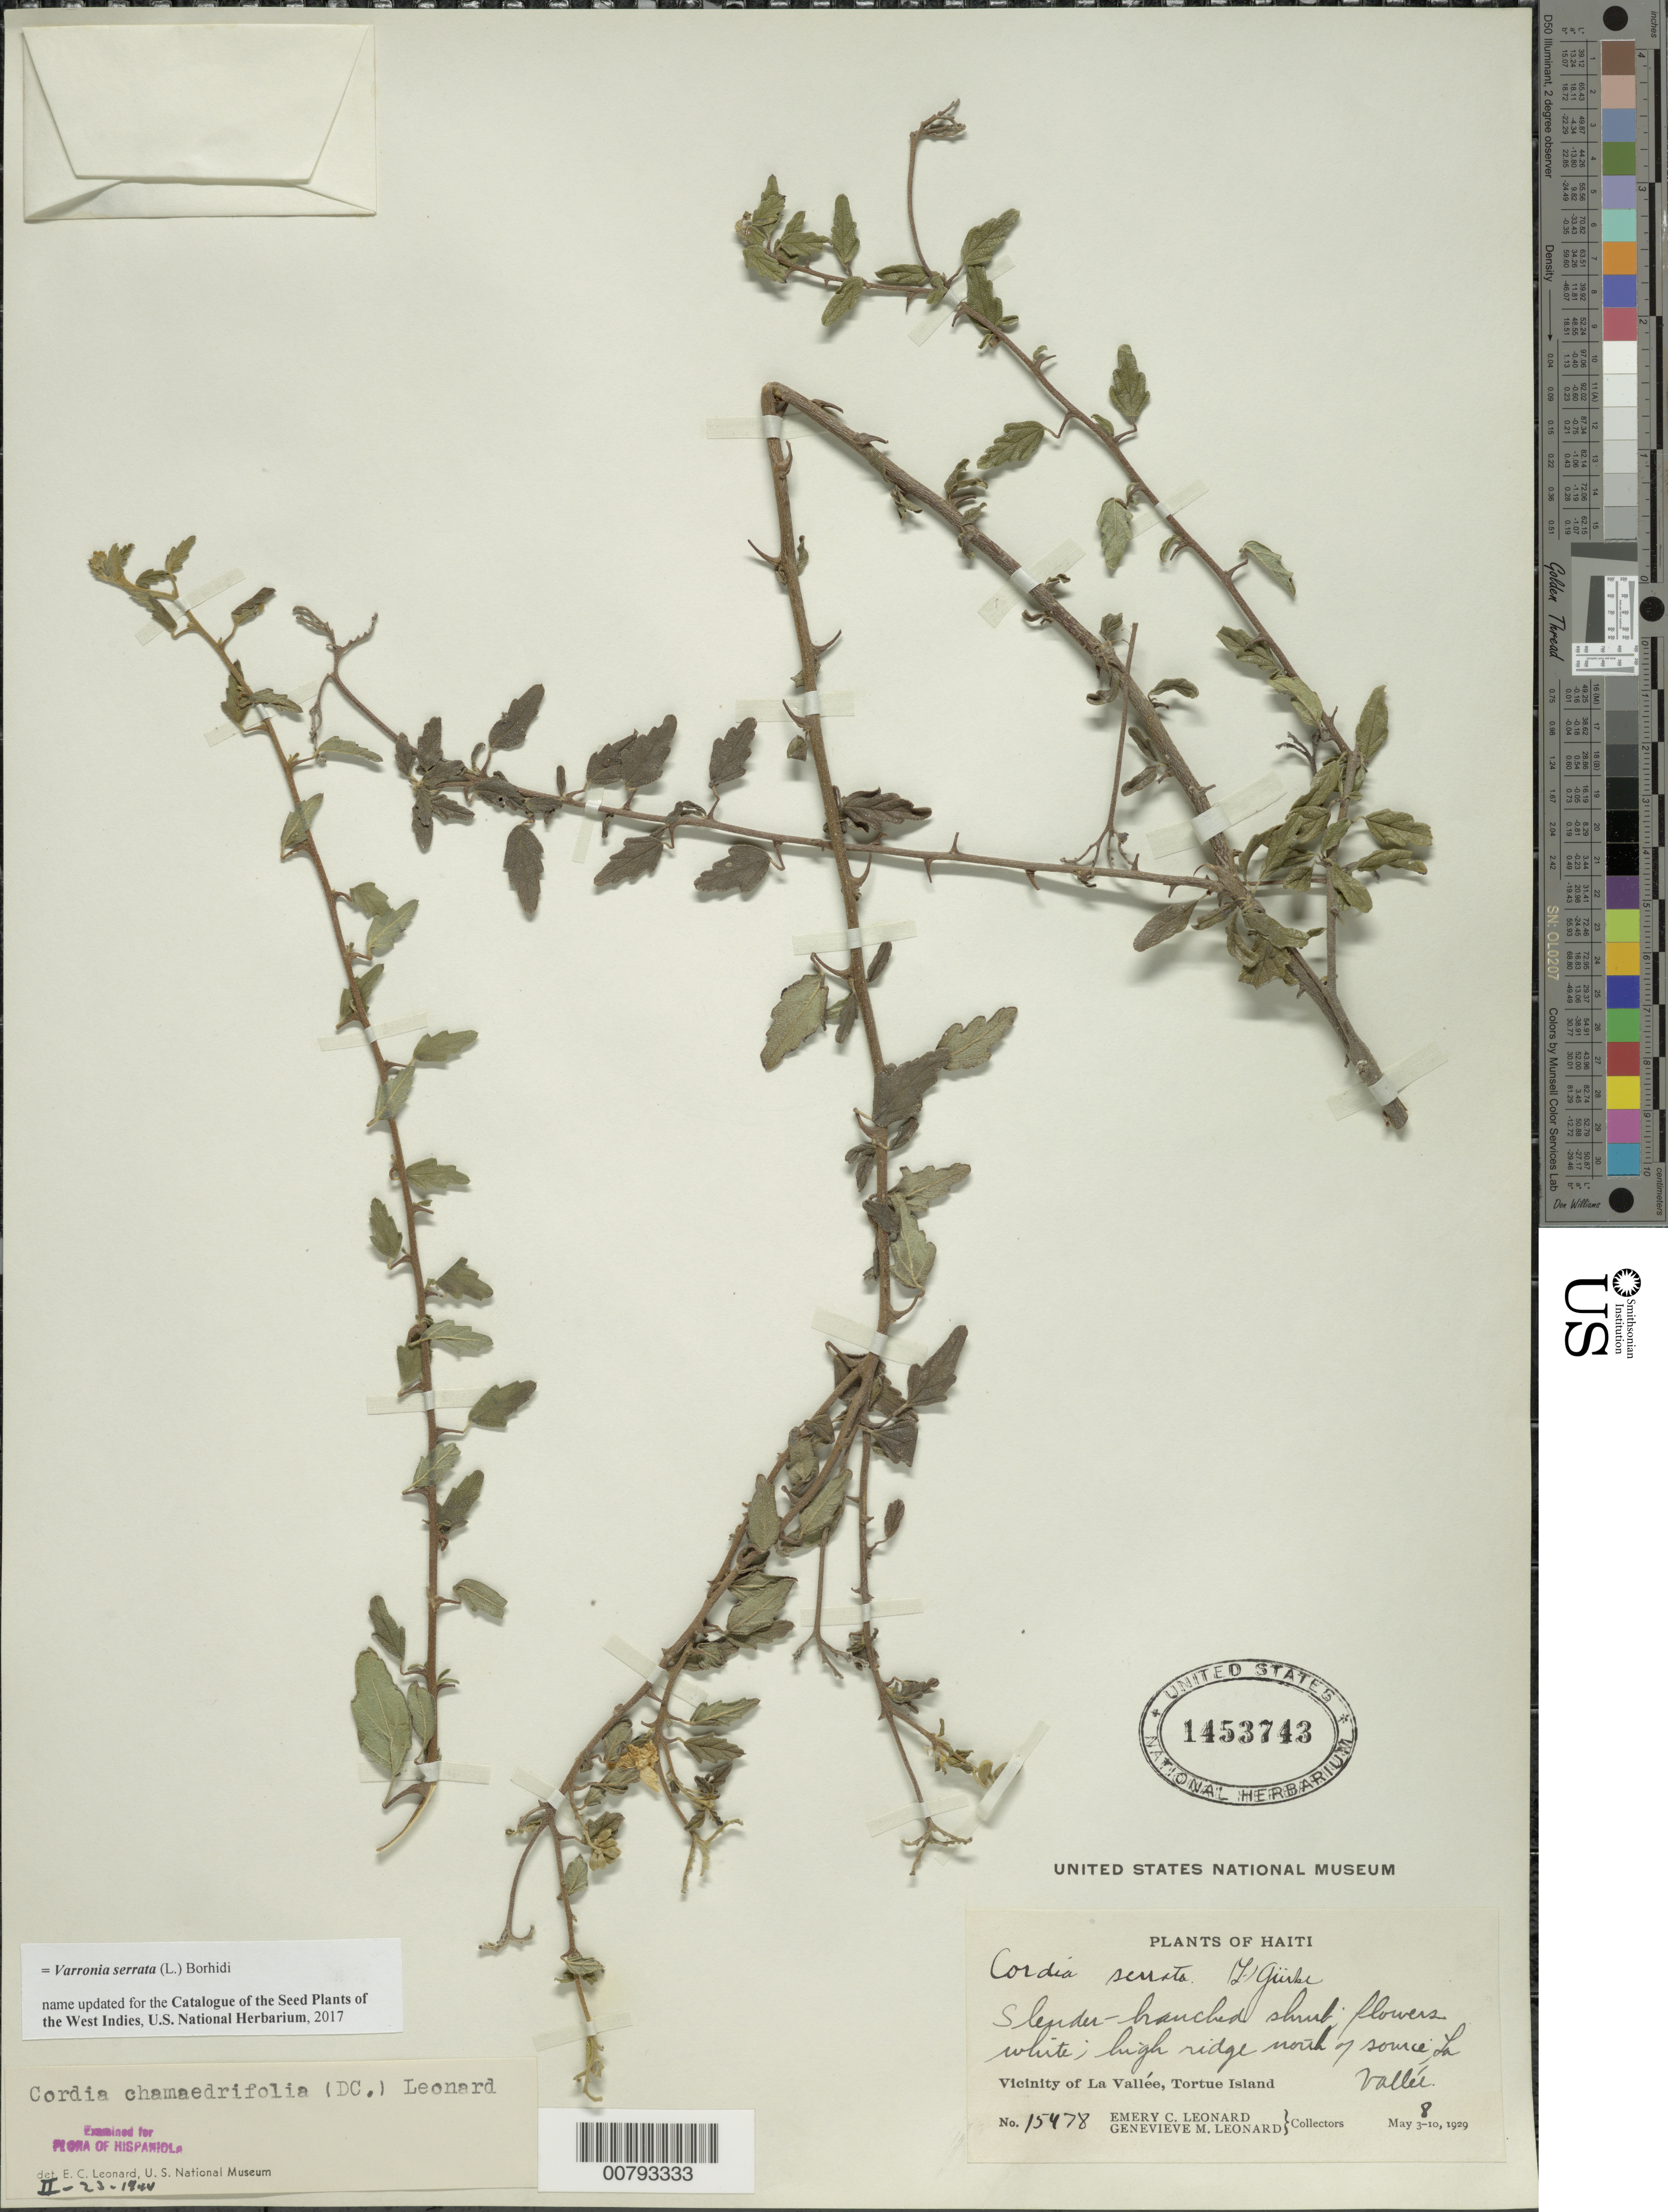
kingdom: Plantae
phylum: Tracheophyta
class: Magnoliopsida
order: Boraginales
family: Cordiaceae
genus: Varronia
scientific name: Varronia serrata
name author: (L.) Borhidi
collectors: E. C. Leonard & G. M. Leonard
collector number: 15478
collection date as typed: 08 May 1929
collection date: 1929-05-08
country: Haiti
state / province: Nord-Óuest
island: Île de la Tortue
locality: Tortue Island, vicinity of La Vallée, high ridge north of source La Vallée.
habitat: High ridge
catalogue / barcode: US 1453743